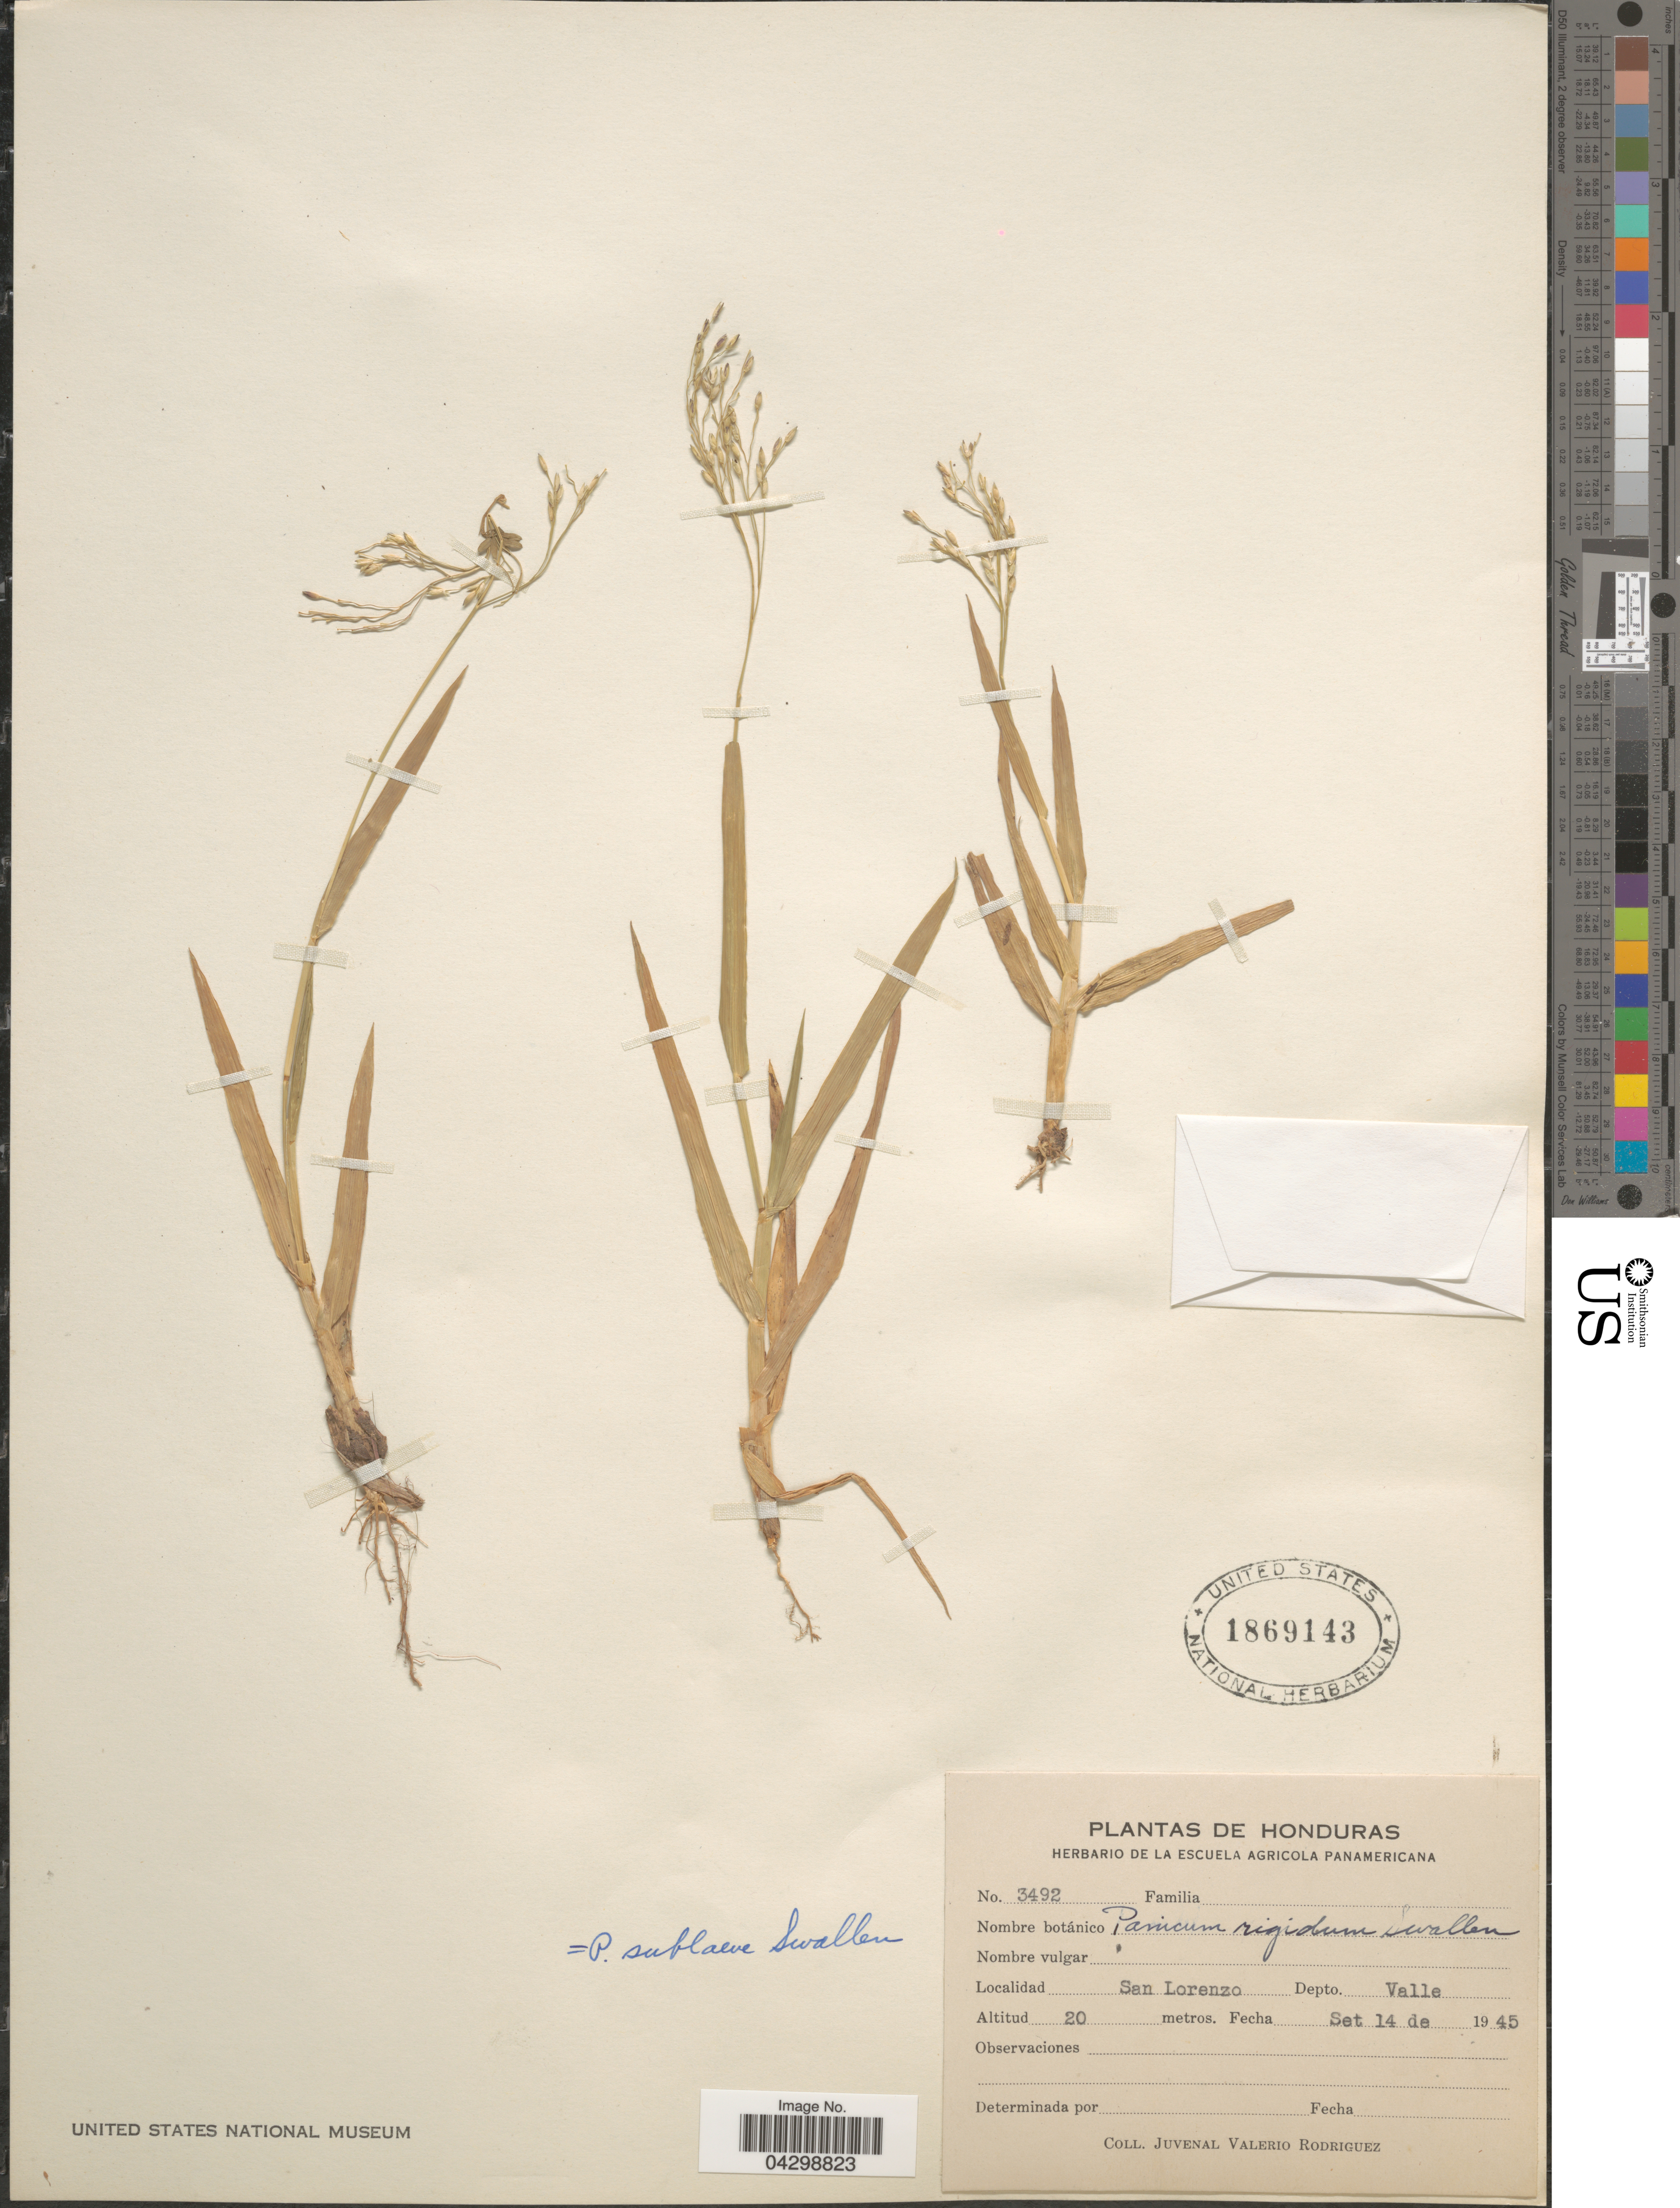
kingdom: Plantae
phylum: Tracheophyta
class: Liliopsida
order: Poales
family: Poaceae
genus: Panicum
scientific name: Panicum sublaeve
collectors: J. Rodriguez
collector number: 3492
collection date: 1945-09-14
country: Honduras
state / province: Valle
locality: San Lorenzo Depto. Valle.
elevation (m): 20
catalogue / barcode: US 1869143